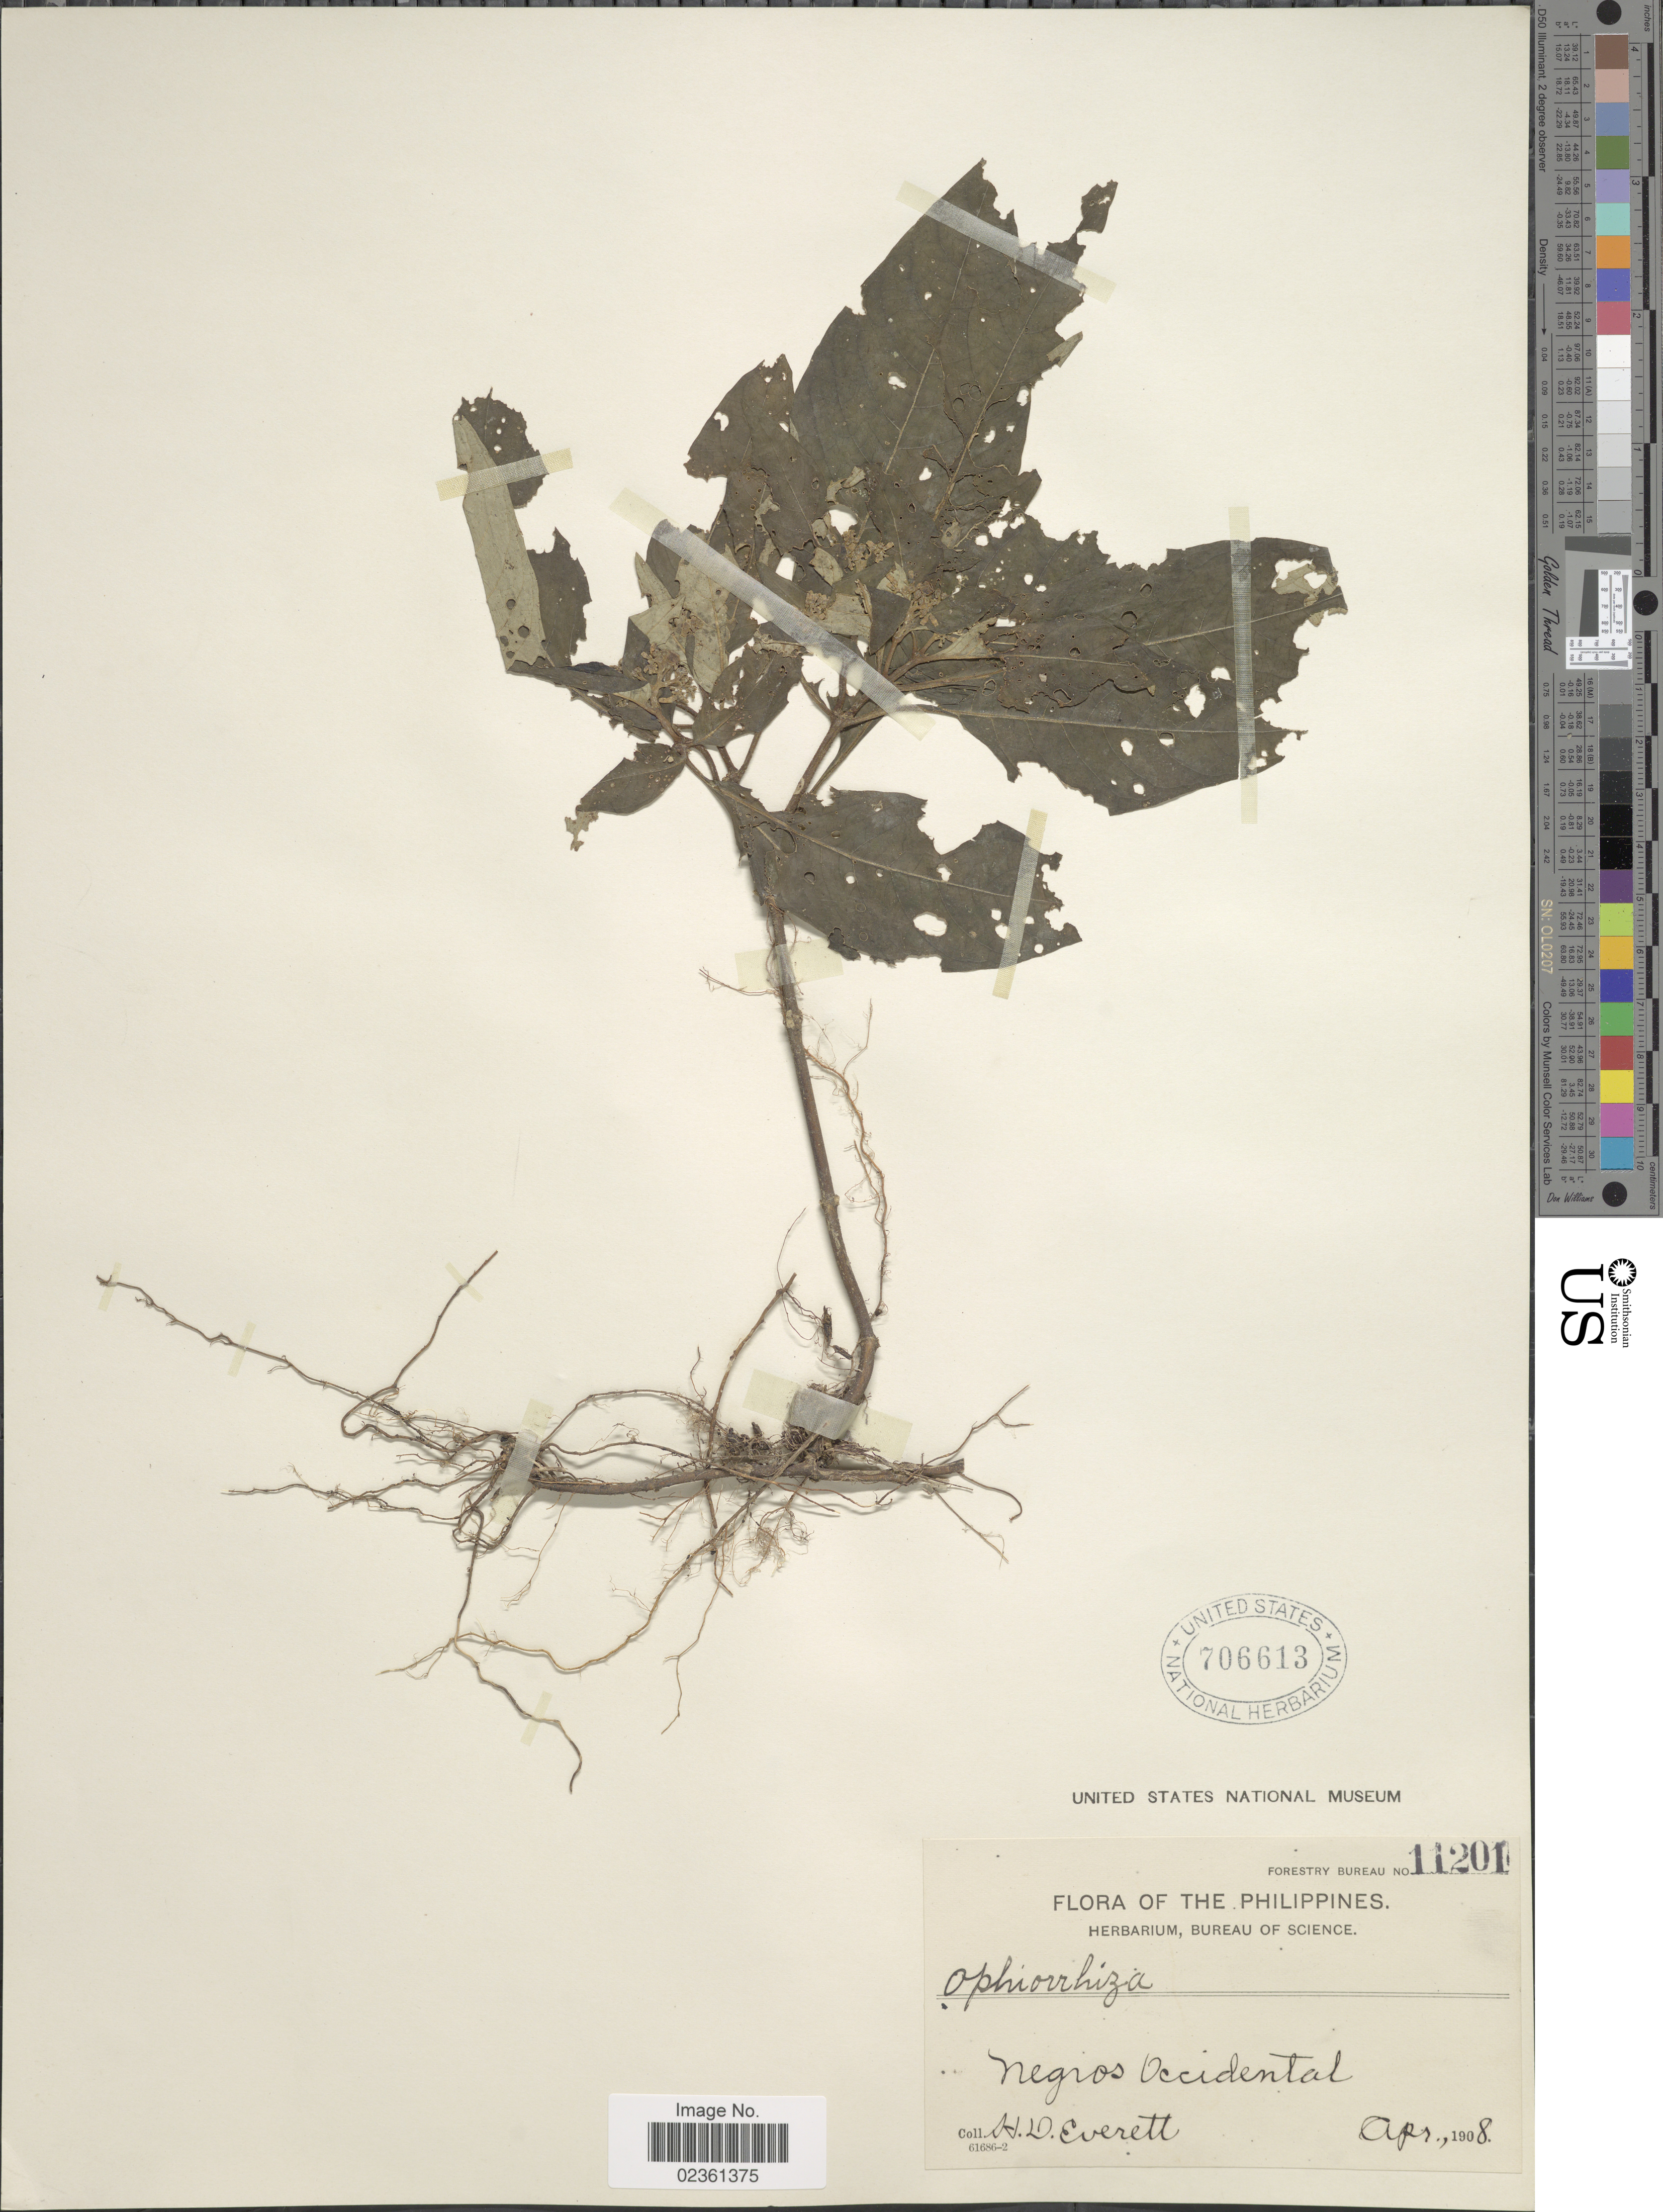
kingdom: Plantae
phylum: Tracheophyta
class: Magnoliopsida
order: Gentianales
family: Rubiaceae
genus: Ophiorrhiza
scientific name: Ophiorrhiza oblongifolia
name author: DC.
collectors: H. Everett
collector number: Forestry Bureau 11201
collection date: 1908-04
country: Philippines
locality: Negros Occidental.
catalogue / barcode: US 706613